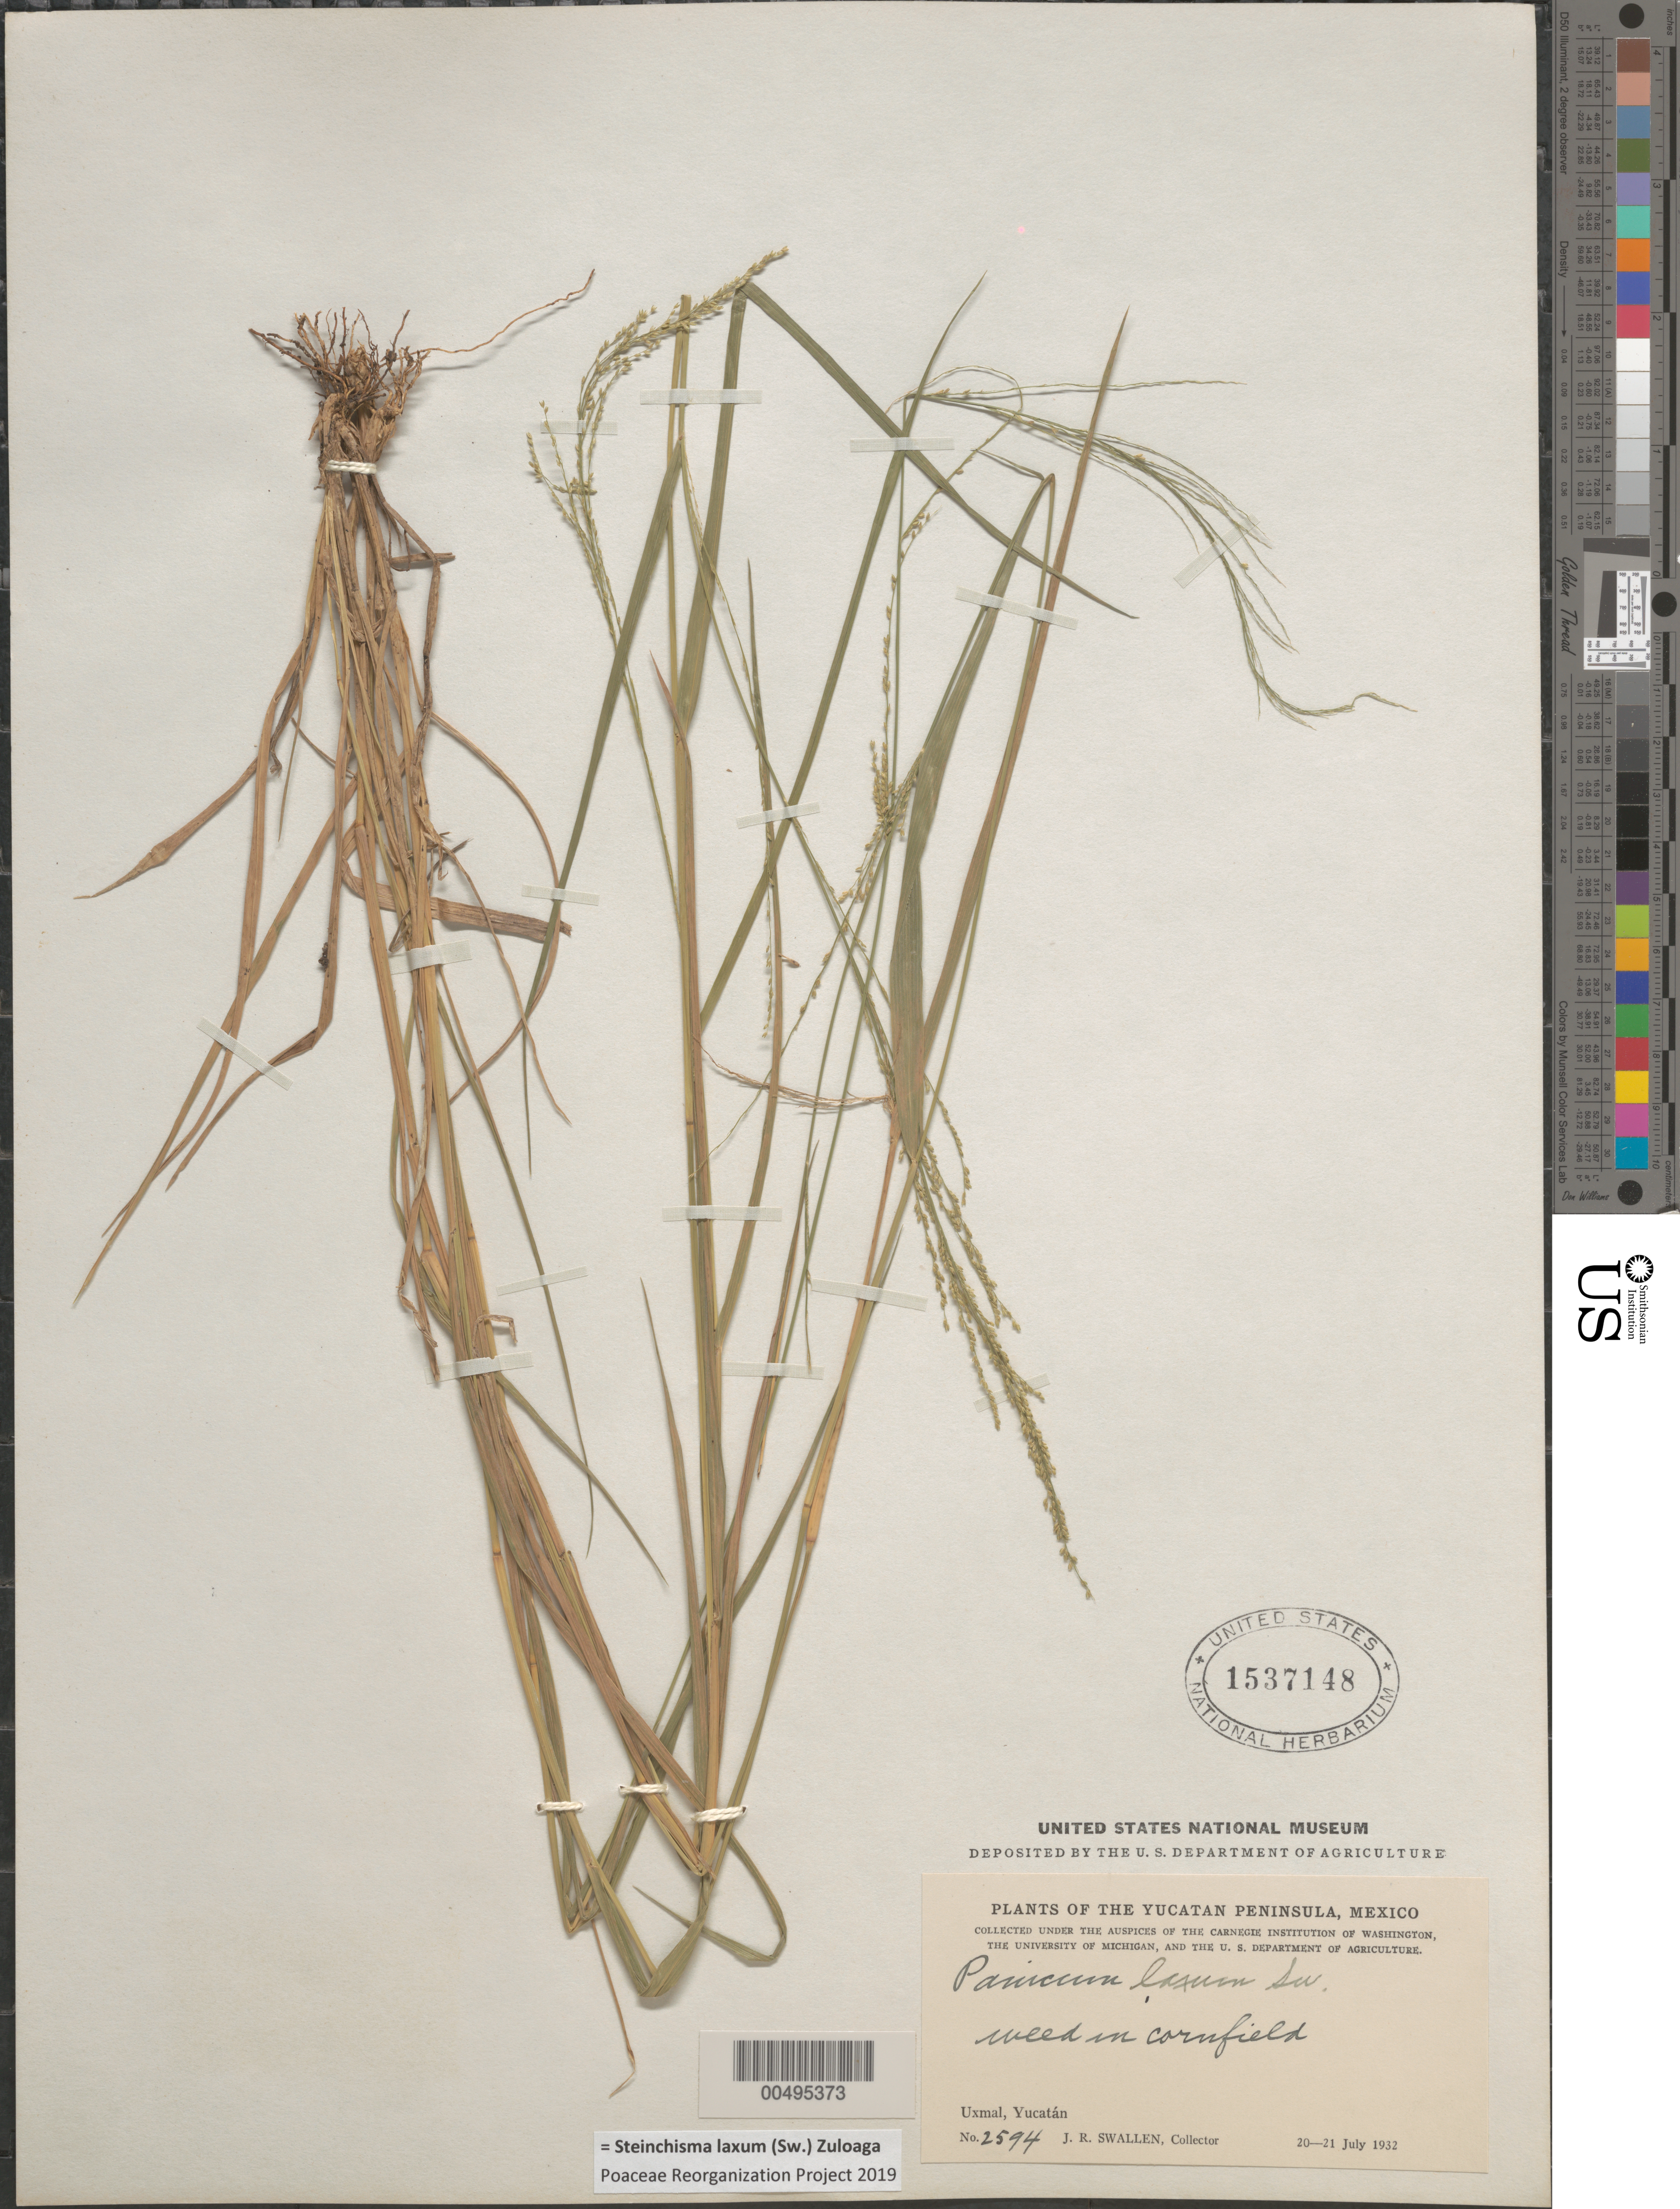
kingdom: Plantae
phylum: Tracheophyta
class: Liliopsida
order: Poales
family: Poaceae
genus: Panicum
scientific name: Panicum laxum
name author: Sw.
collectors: J. R. Swallen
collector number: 2594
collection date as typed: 20 Jul 1932 to 21 Jul 1932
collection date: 1932-07-20/1932-07-21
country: Mexico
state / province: Yucatan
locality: Yucatan Peninsula, Uxmal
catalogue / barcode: US 1537148